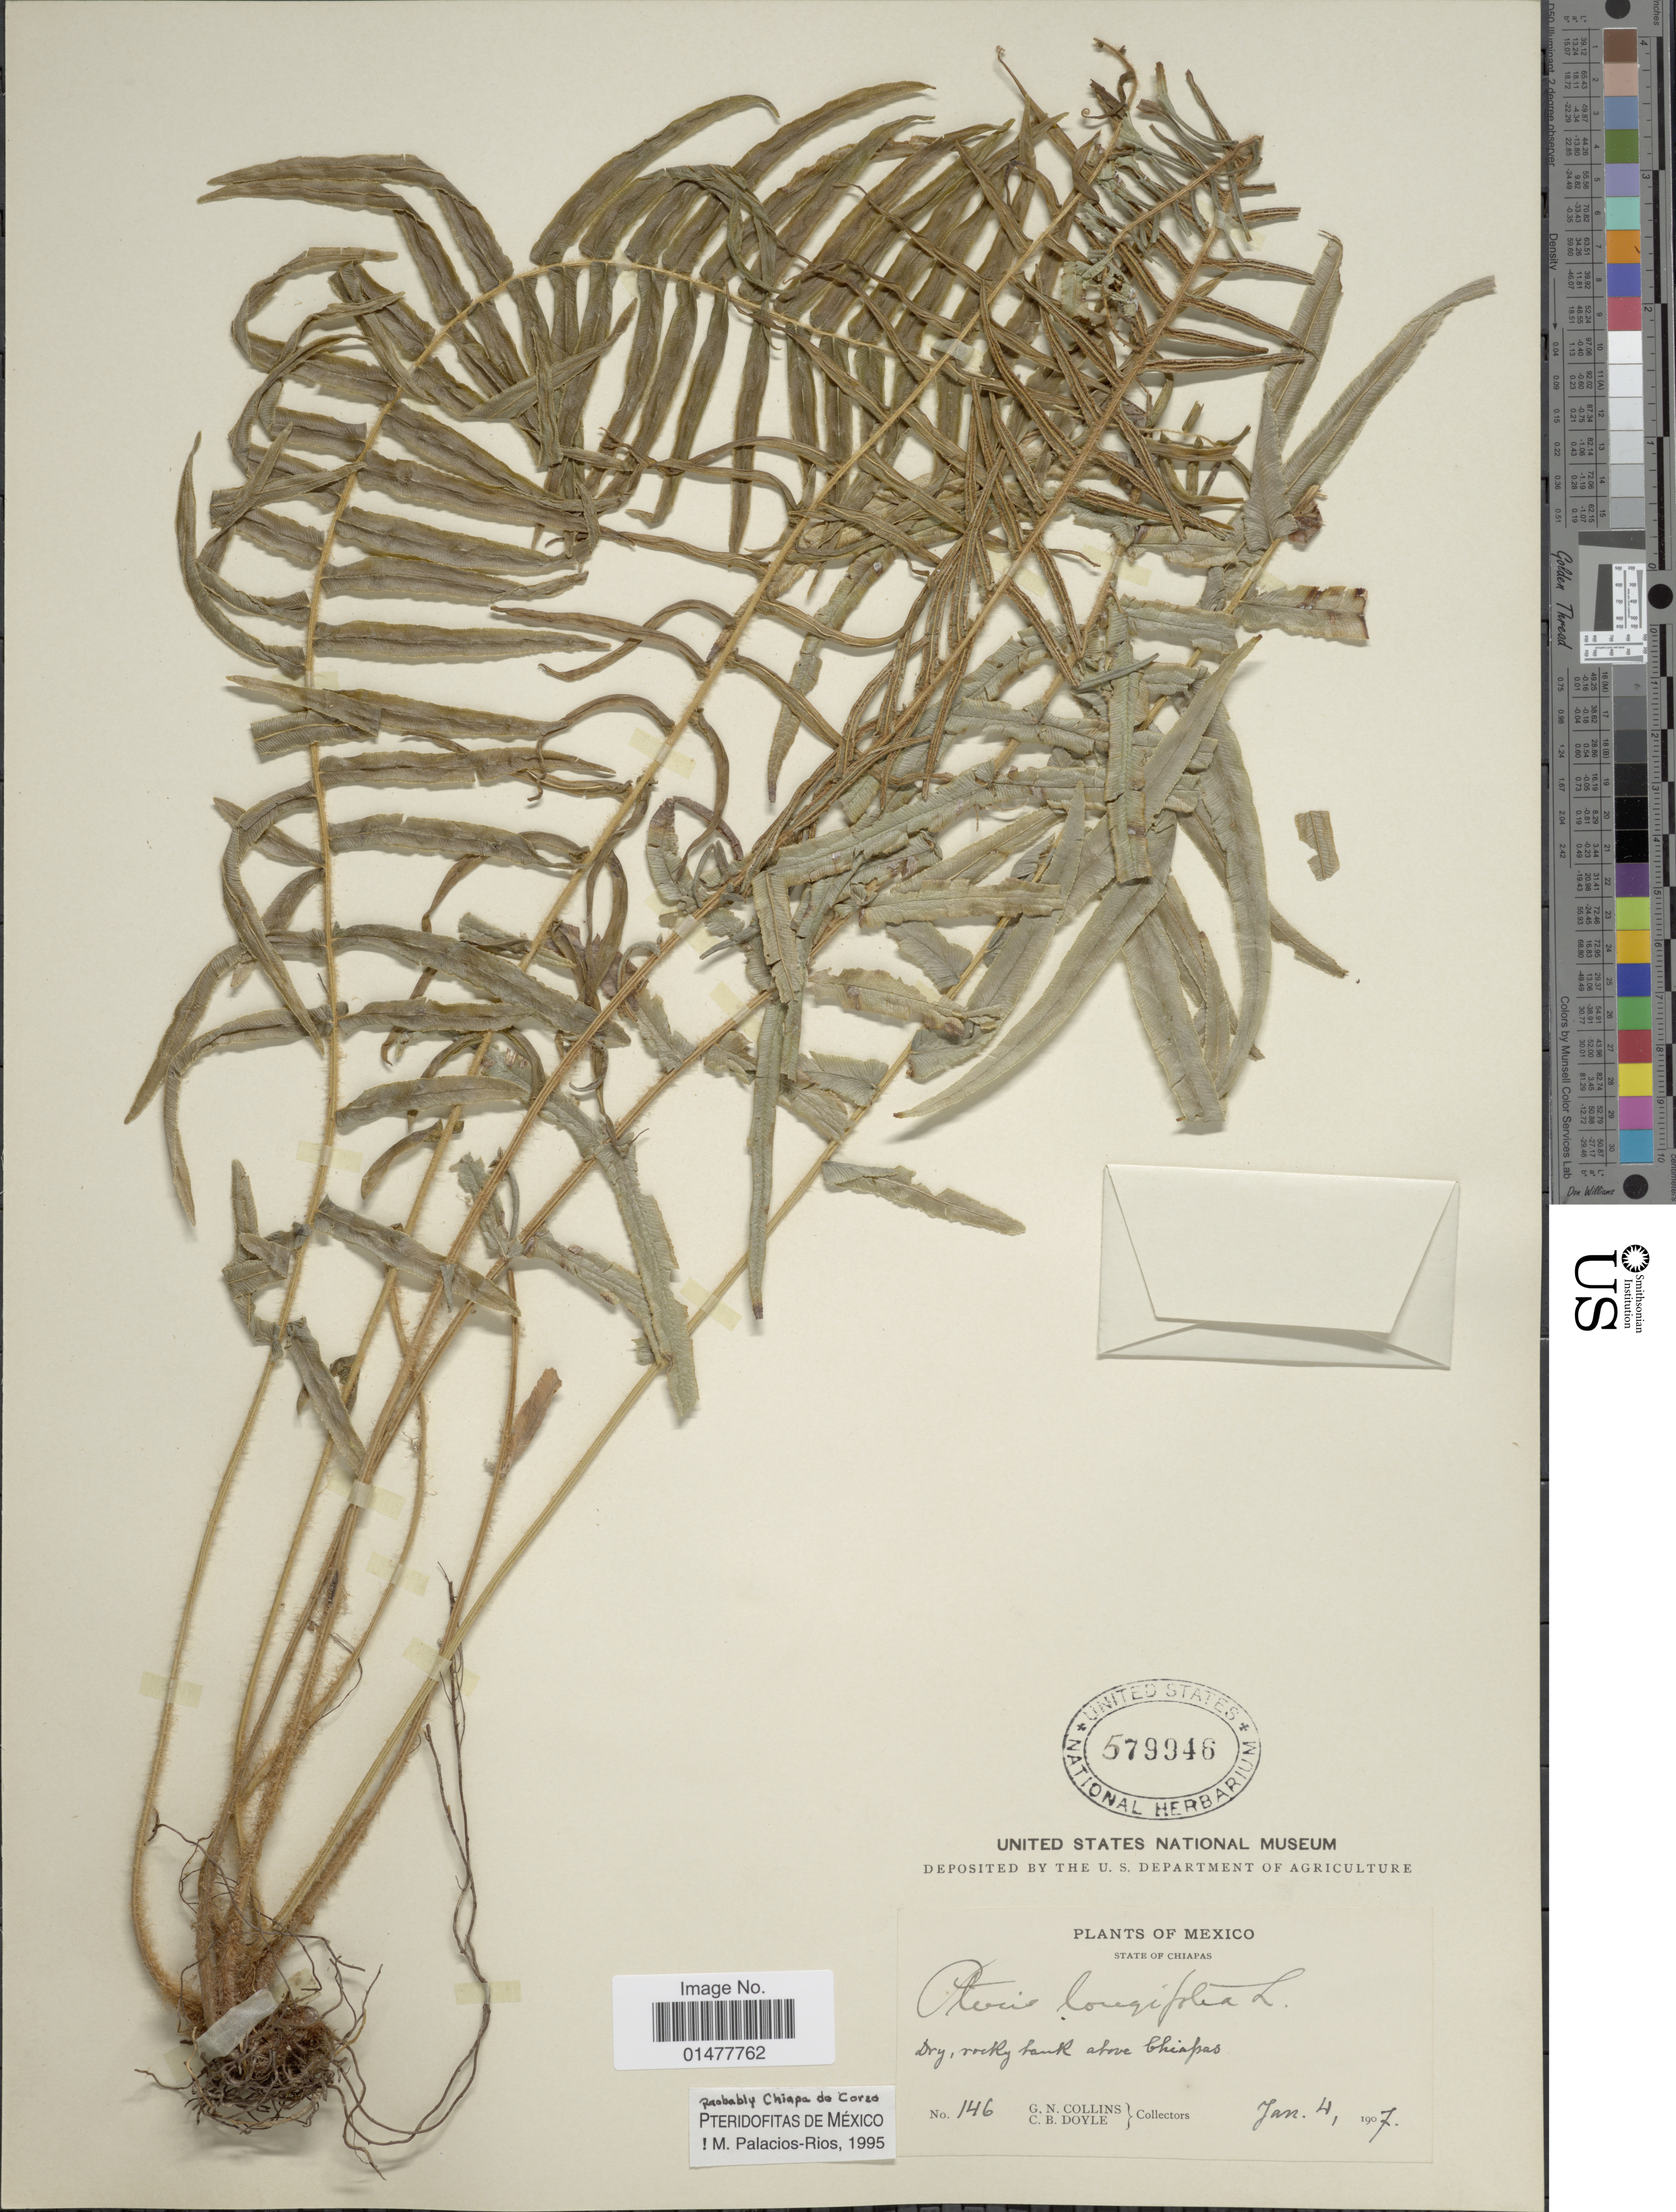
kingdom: Plantae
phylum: Tracheophyta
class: Polypodiopsida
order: Polypodiales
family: Pteridaceae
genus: Pteris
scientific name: Pteris longifolia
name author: L.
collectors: G. Collins & C. Doyle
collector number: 146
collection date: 1907-01-04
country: Mexico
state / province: Chiapas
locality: Dry, rocky bank above Chiapas.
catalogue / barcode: US 579946